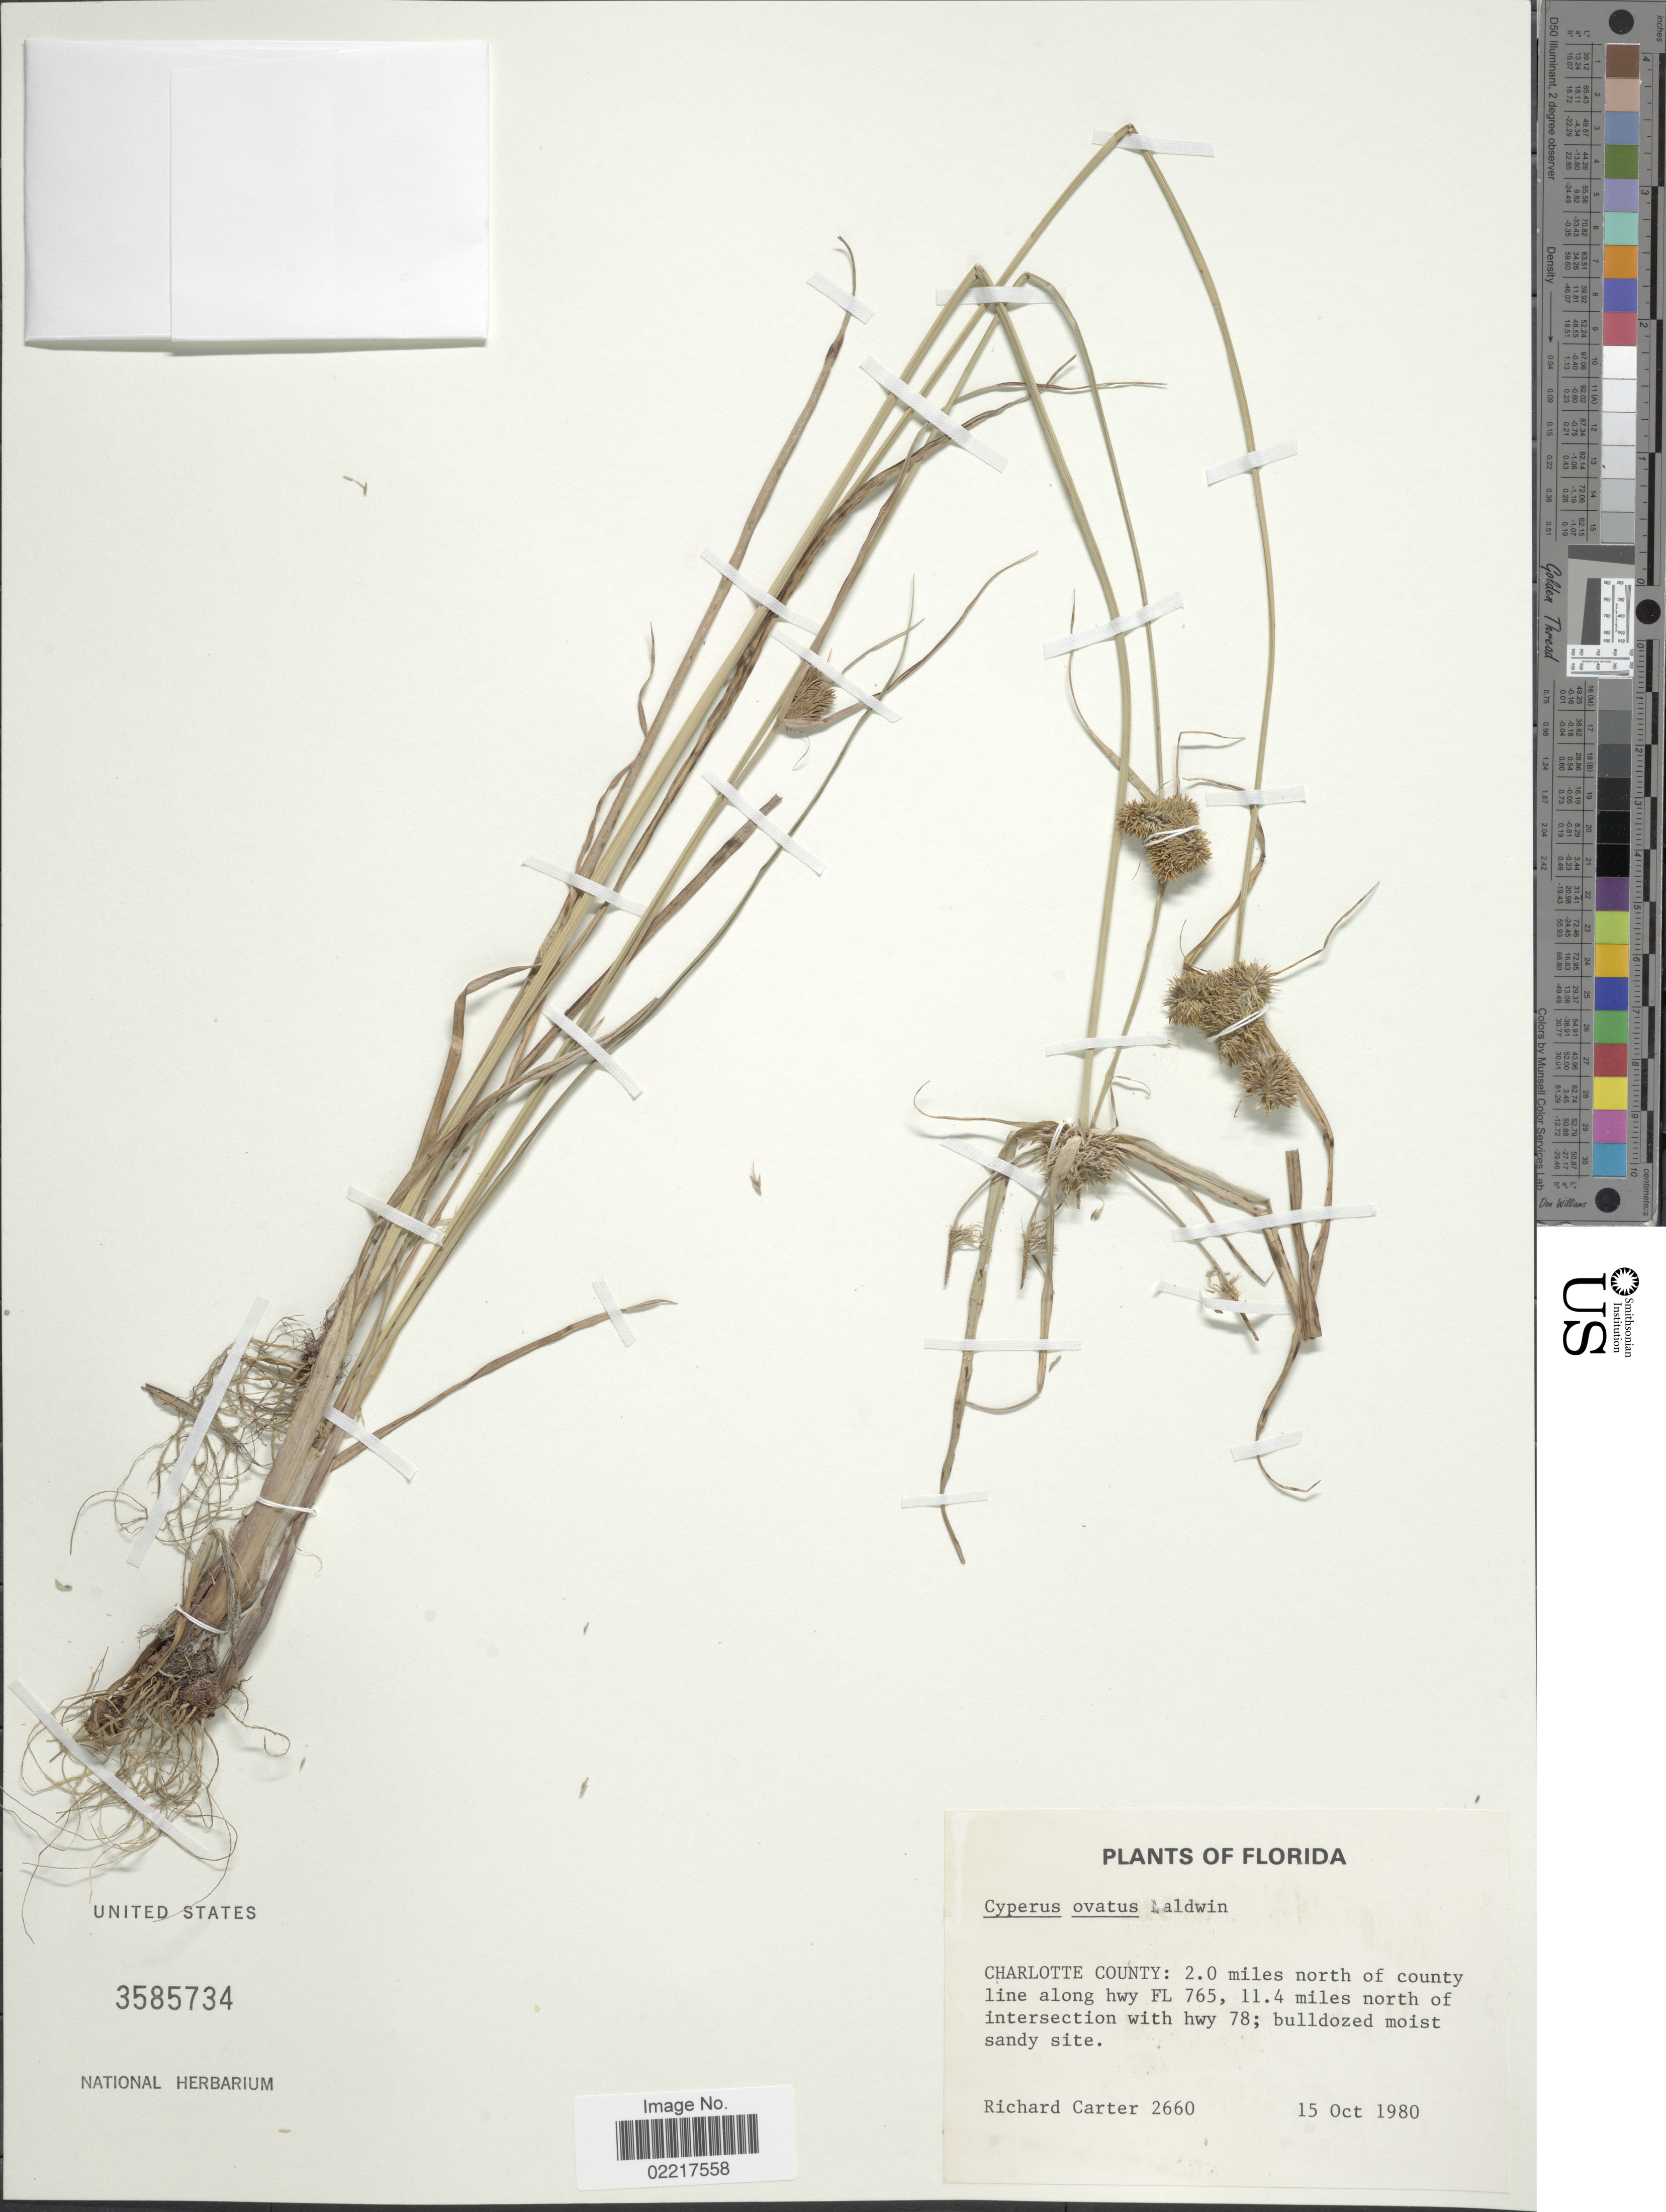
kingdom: Plantae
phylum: Tracheophyta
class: Liliopsida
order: Poales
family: Cyperaceae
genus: Cyperus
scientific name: Cyperus ovatus var. ovatus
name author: Baldwin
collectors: R. Carter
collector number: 2660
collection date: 1980-10-15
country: United States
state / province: Florida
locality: Charlotte County: 2.0 miles north of county line along hwy FL 765, 11.4 miles north of intersection with hwy 78; bulldozed moist sandy site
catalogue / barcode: US 3585734